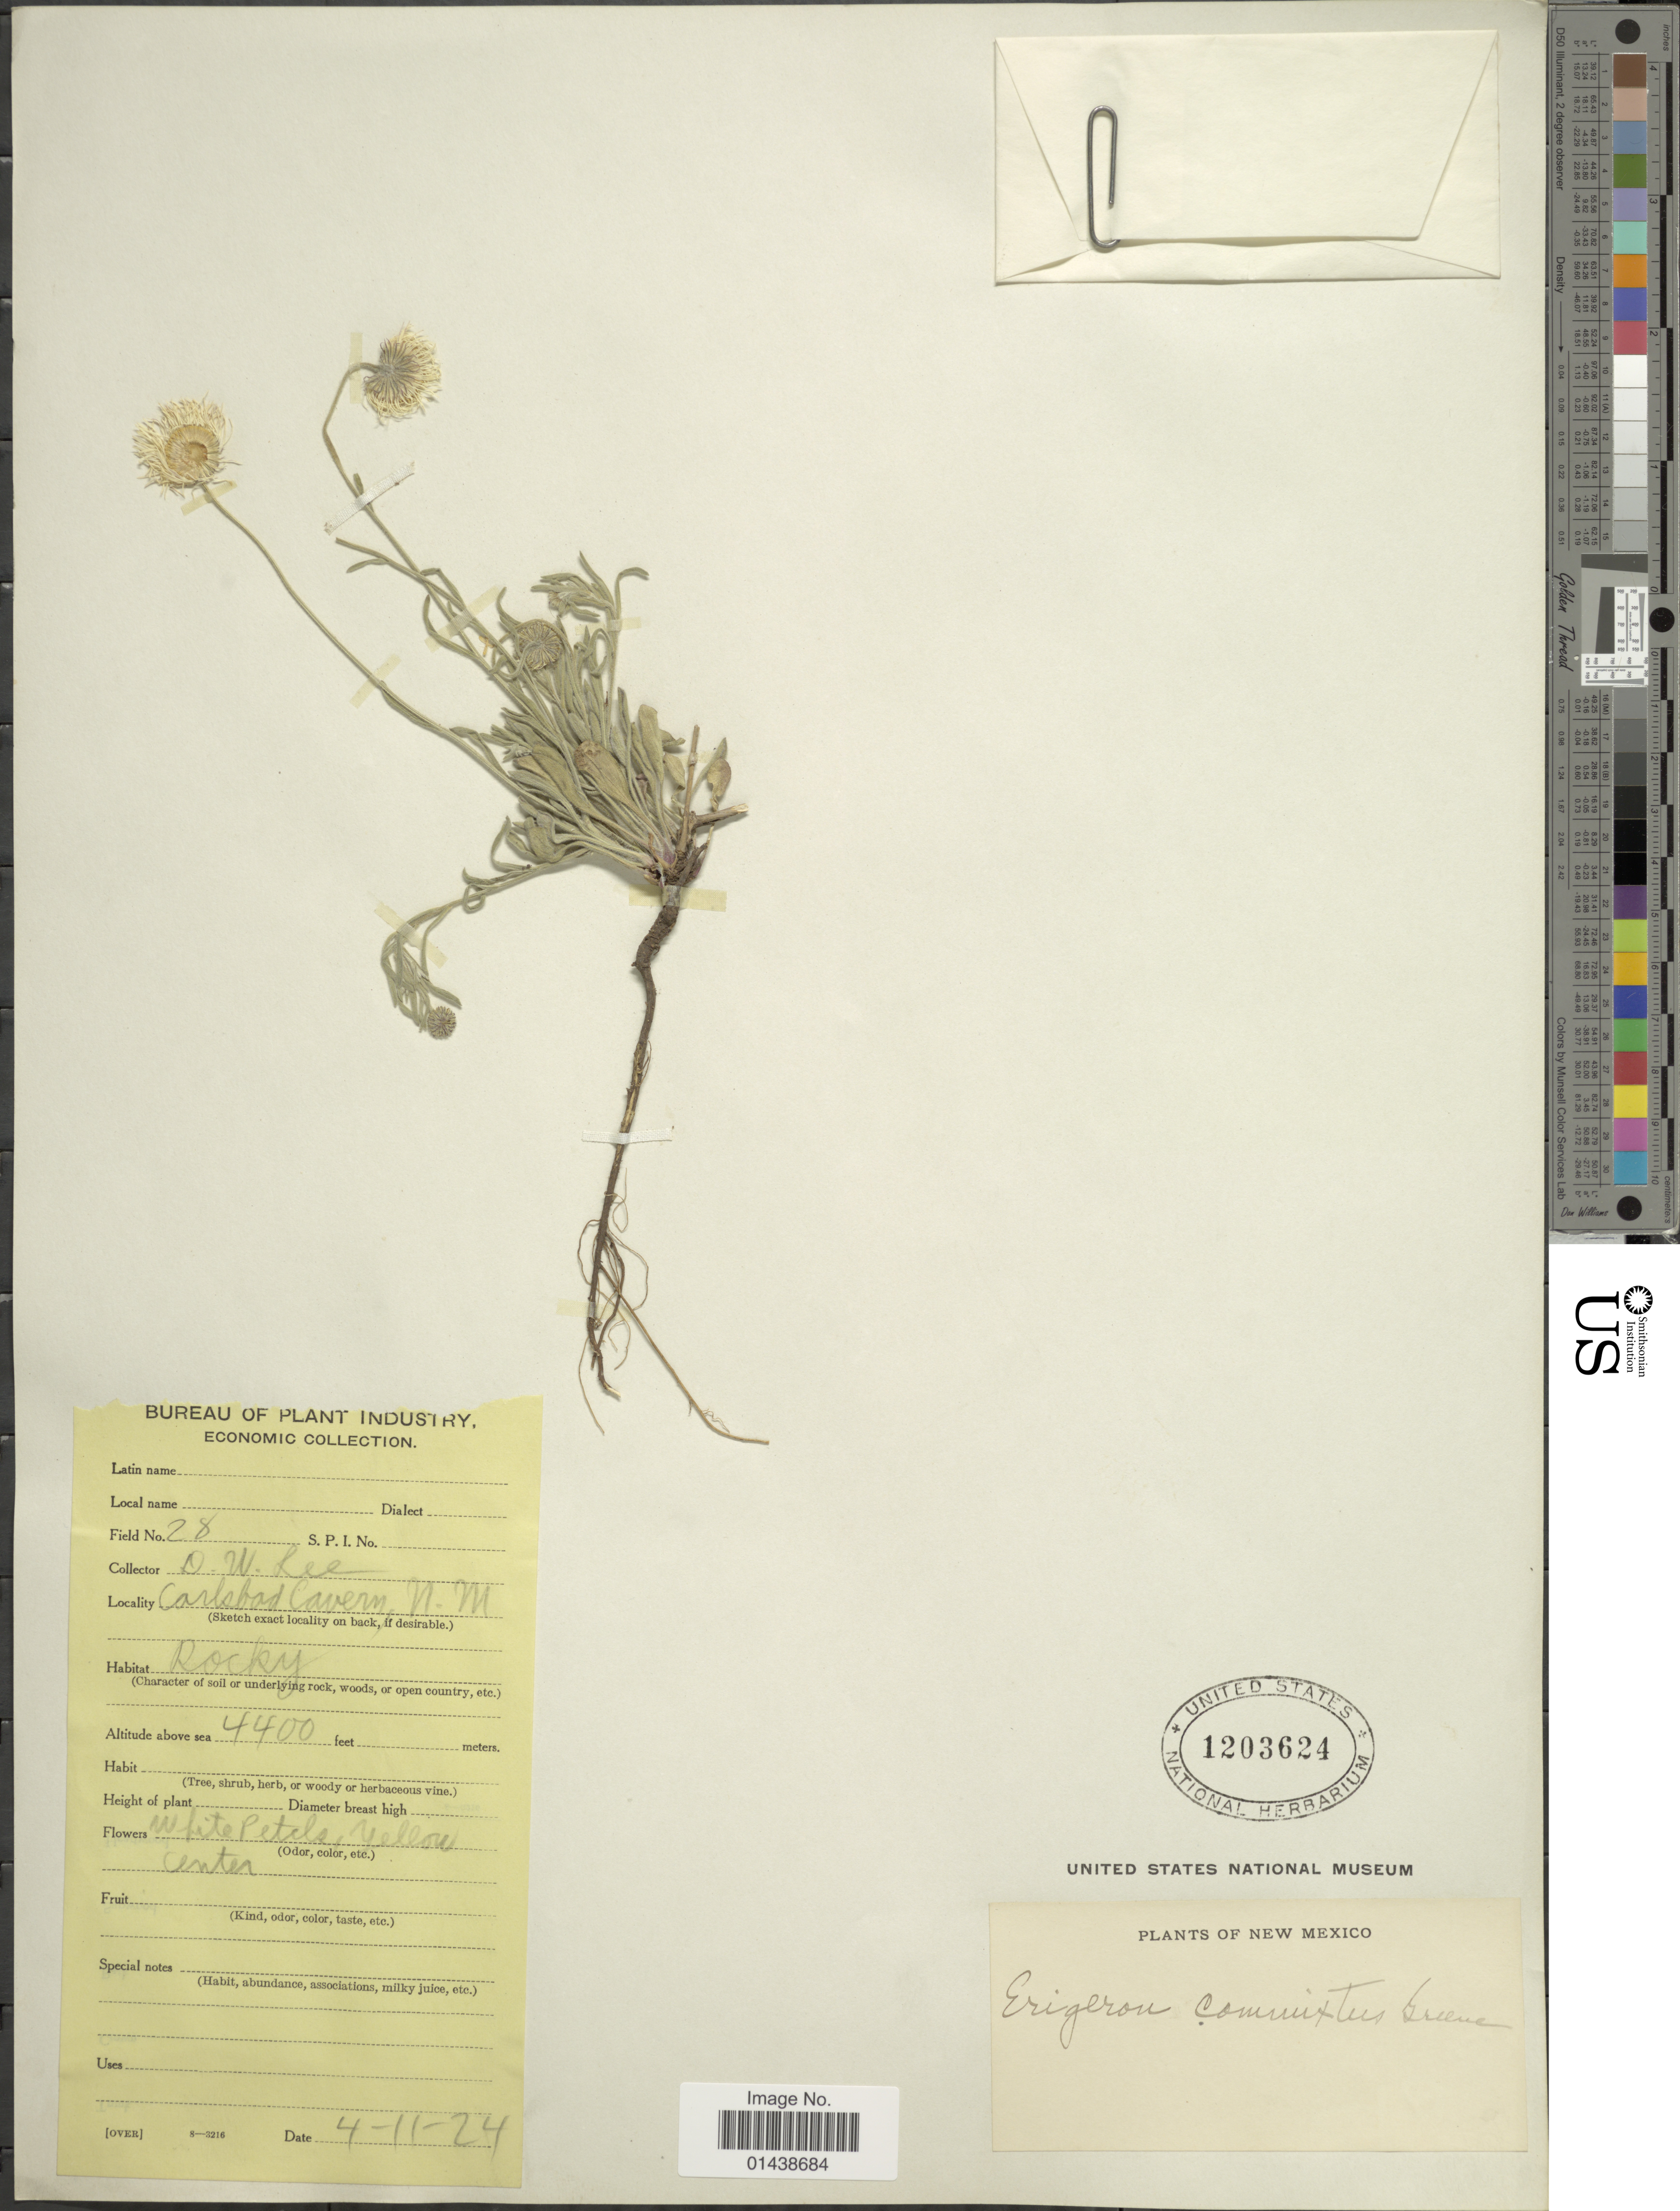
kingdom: Plantae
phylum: Tracheophyta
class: Magnoliopsida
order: Asterales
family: Asteraceae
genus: Erigeron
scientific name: Erigeron nudiflorus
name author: Buckley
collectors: D. Lee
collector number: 28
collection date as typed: Transcribed d/m/y: 11/4/24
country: United States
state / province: New Mexico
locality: Carlsbad Cavern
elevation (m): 1341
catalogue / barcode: US 1203624